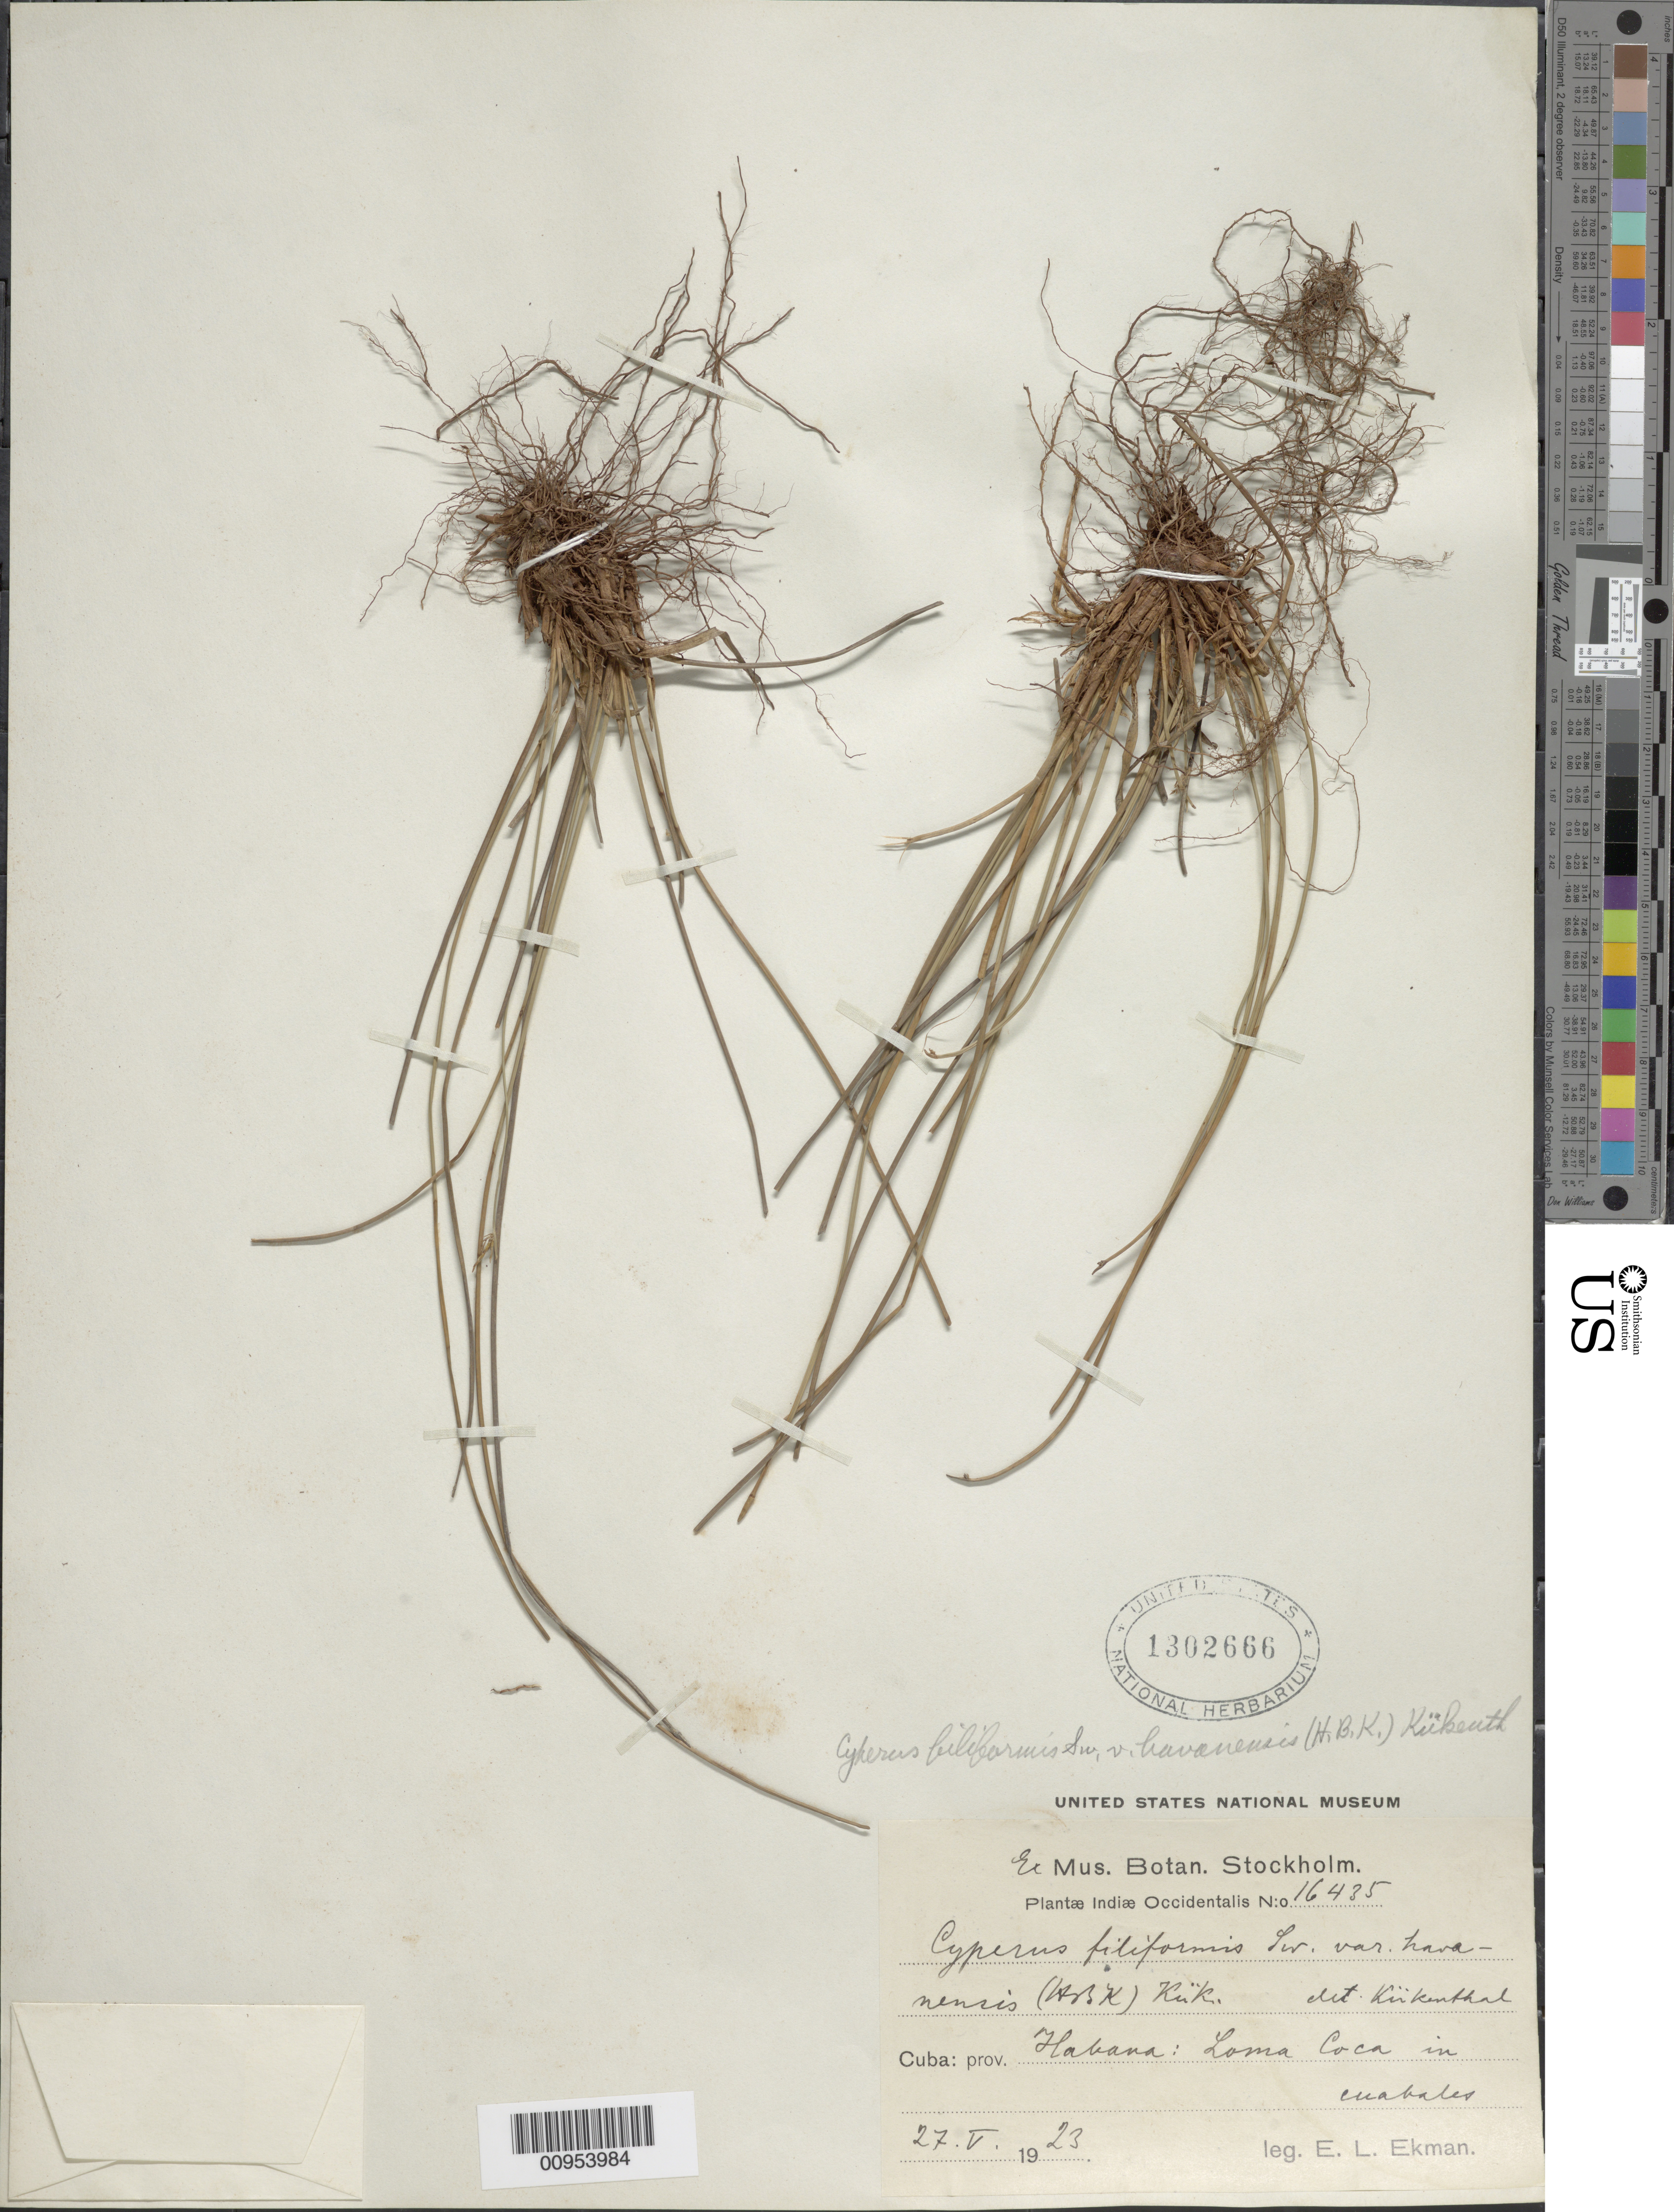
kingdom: Plantae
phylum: Tracheophyta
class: Liliopsida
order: Poales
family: Cyperaceae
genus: Cyperus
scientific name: Cyperus filiformis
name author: Sw.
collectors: E. L. Ekman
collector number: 16435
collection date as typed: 27 May 1923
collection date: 1923-05-27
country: Cuba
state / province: La Habana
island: Cuba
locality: Loma Coco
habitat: In cuabales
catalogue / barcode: US 1302666